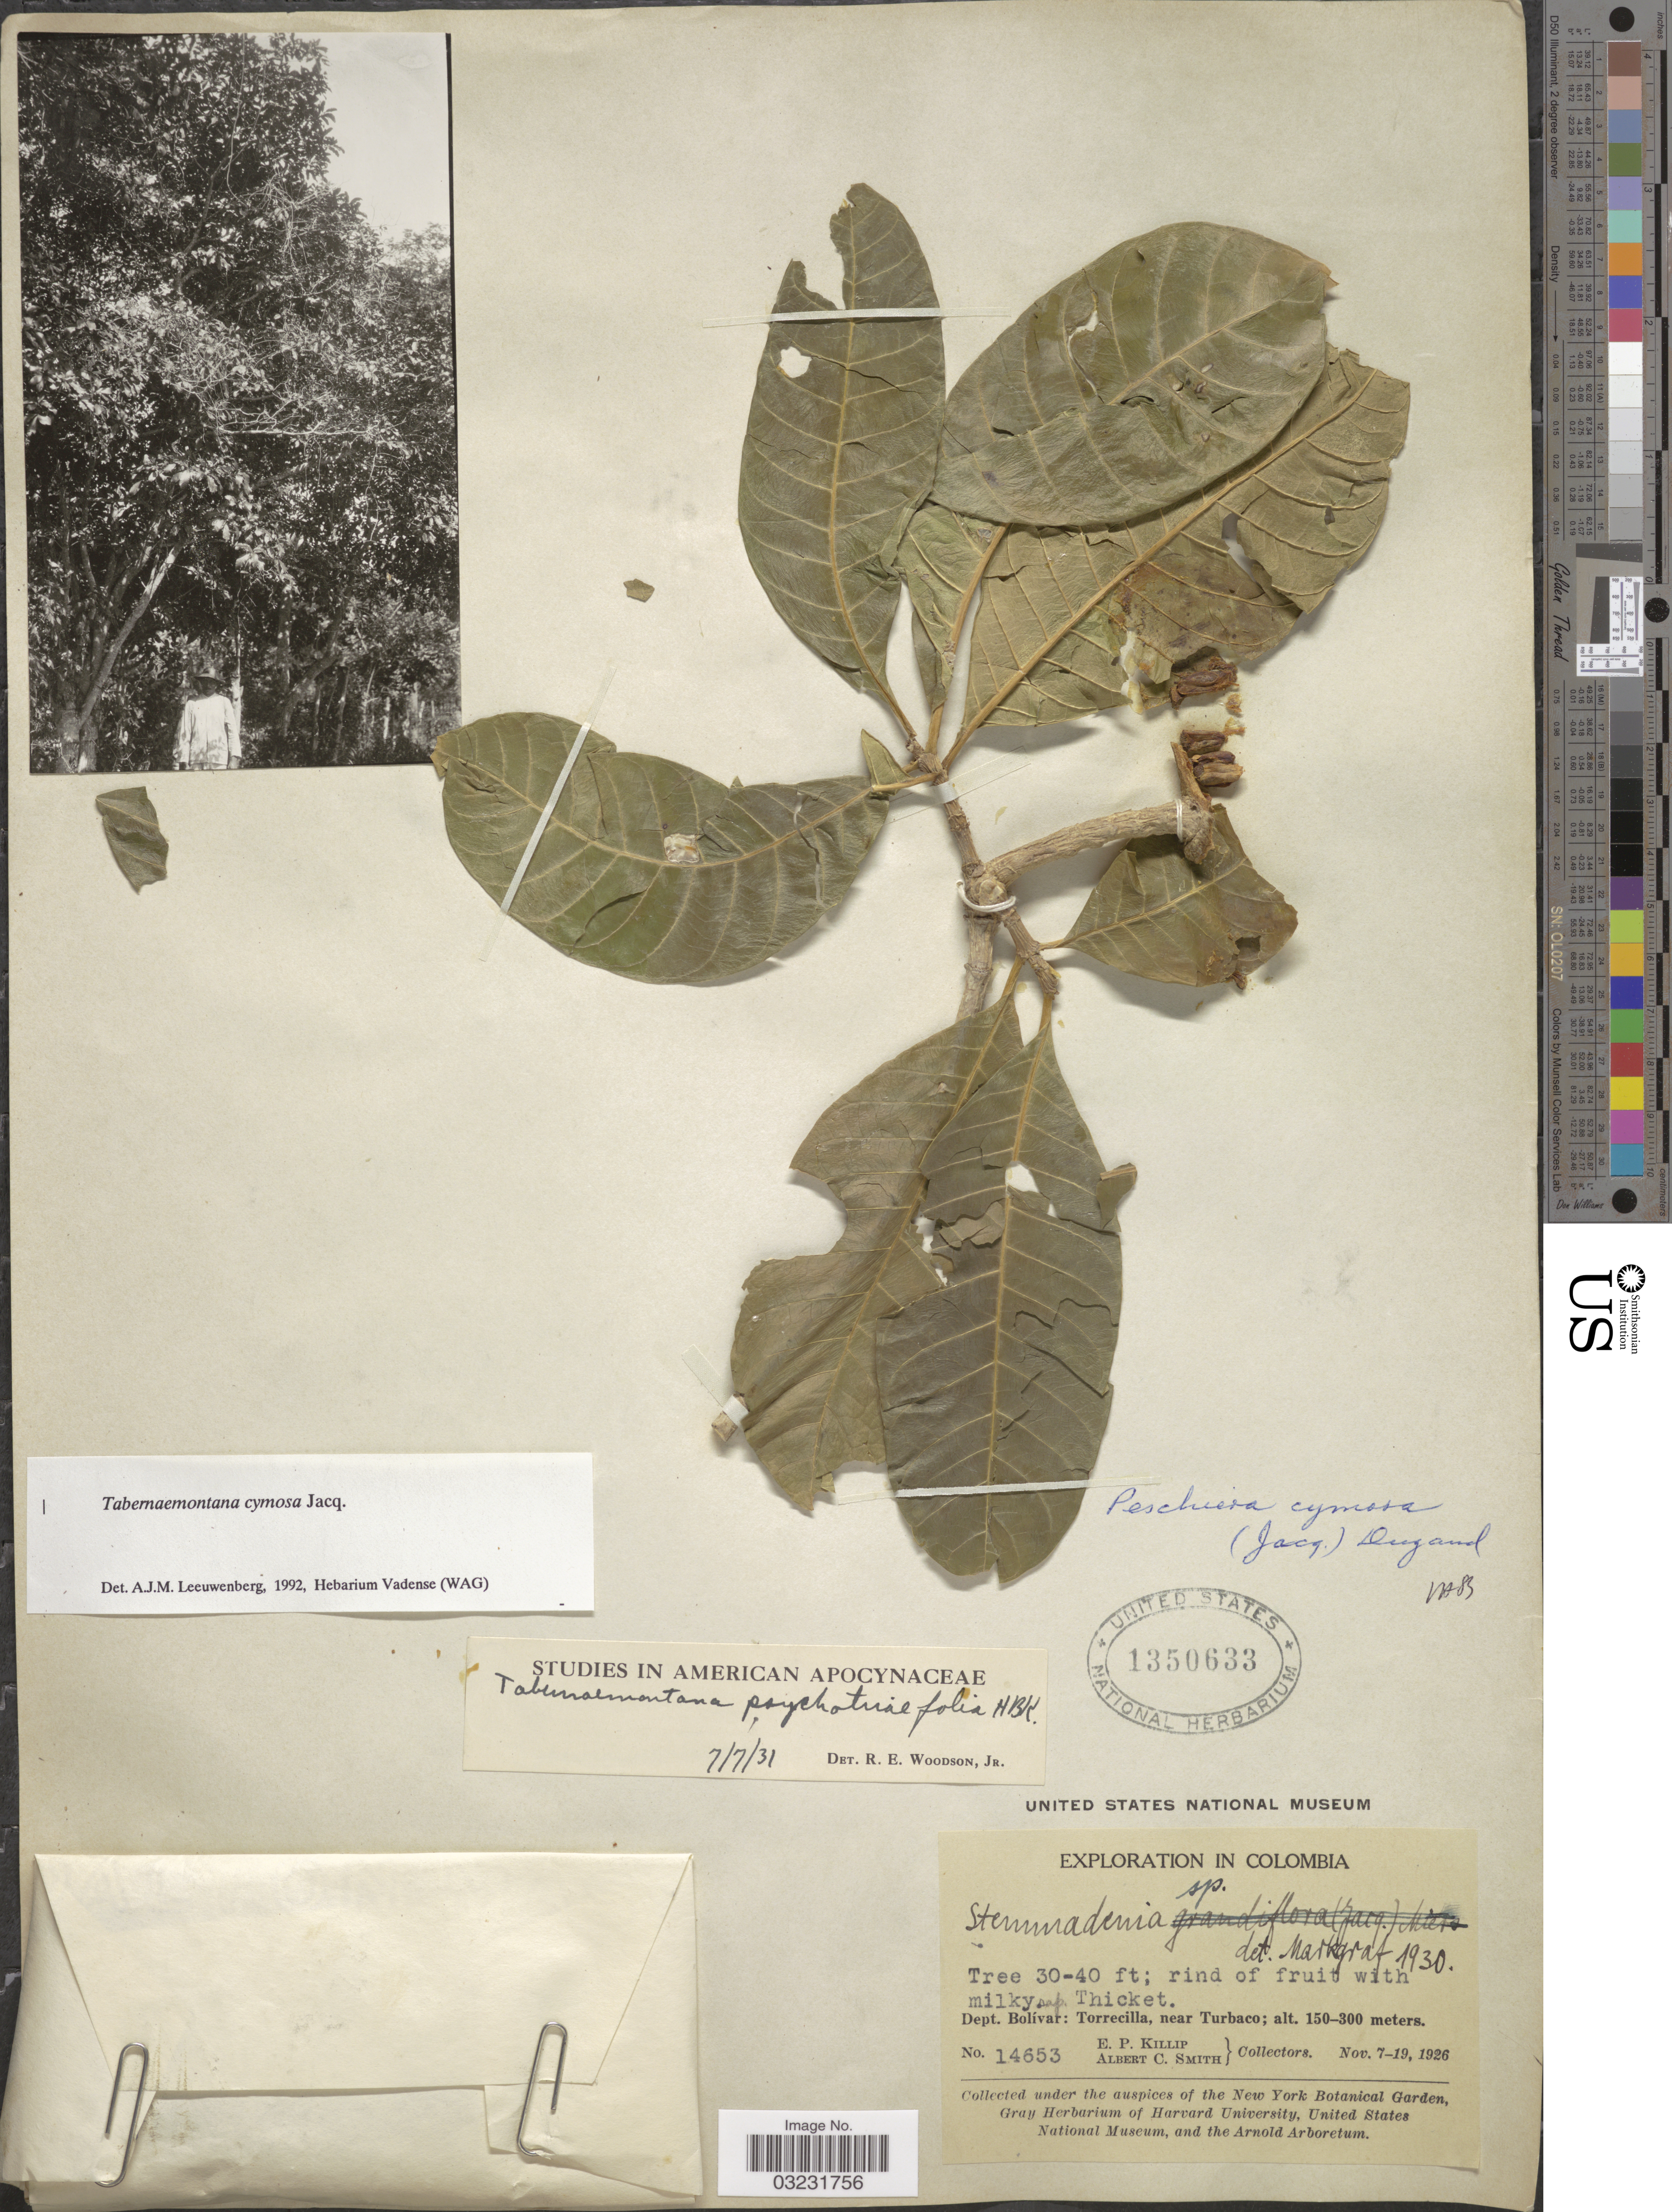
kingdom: Plantae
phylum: Tracheophyta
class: Magnoliopsida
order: Gentianales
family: Apocynaceae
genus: Tabernaemontana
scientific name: Tabernaemontana cymosa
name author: Jacq.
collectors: E. P. Killip & A. C. Smith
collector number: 14653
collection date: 1926-11-07/1926-11-19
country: Colombia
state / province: Bolívar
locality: Dept. Bolívar: Torrecilla, near Turbaco.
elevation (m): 150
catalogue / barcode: US 1350633